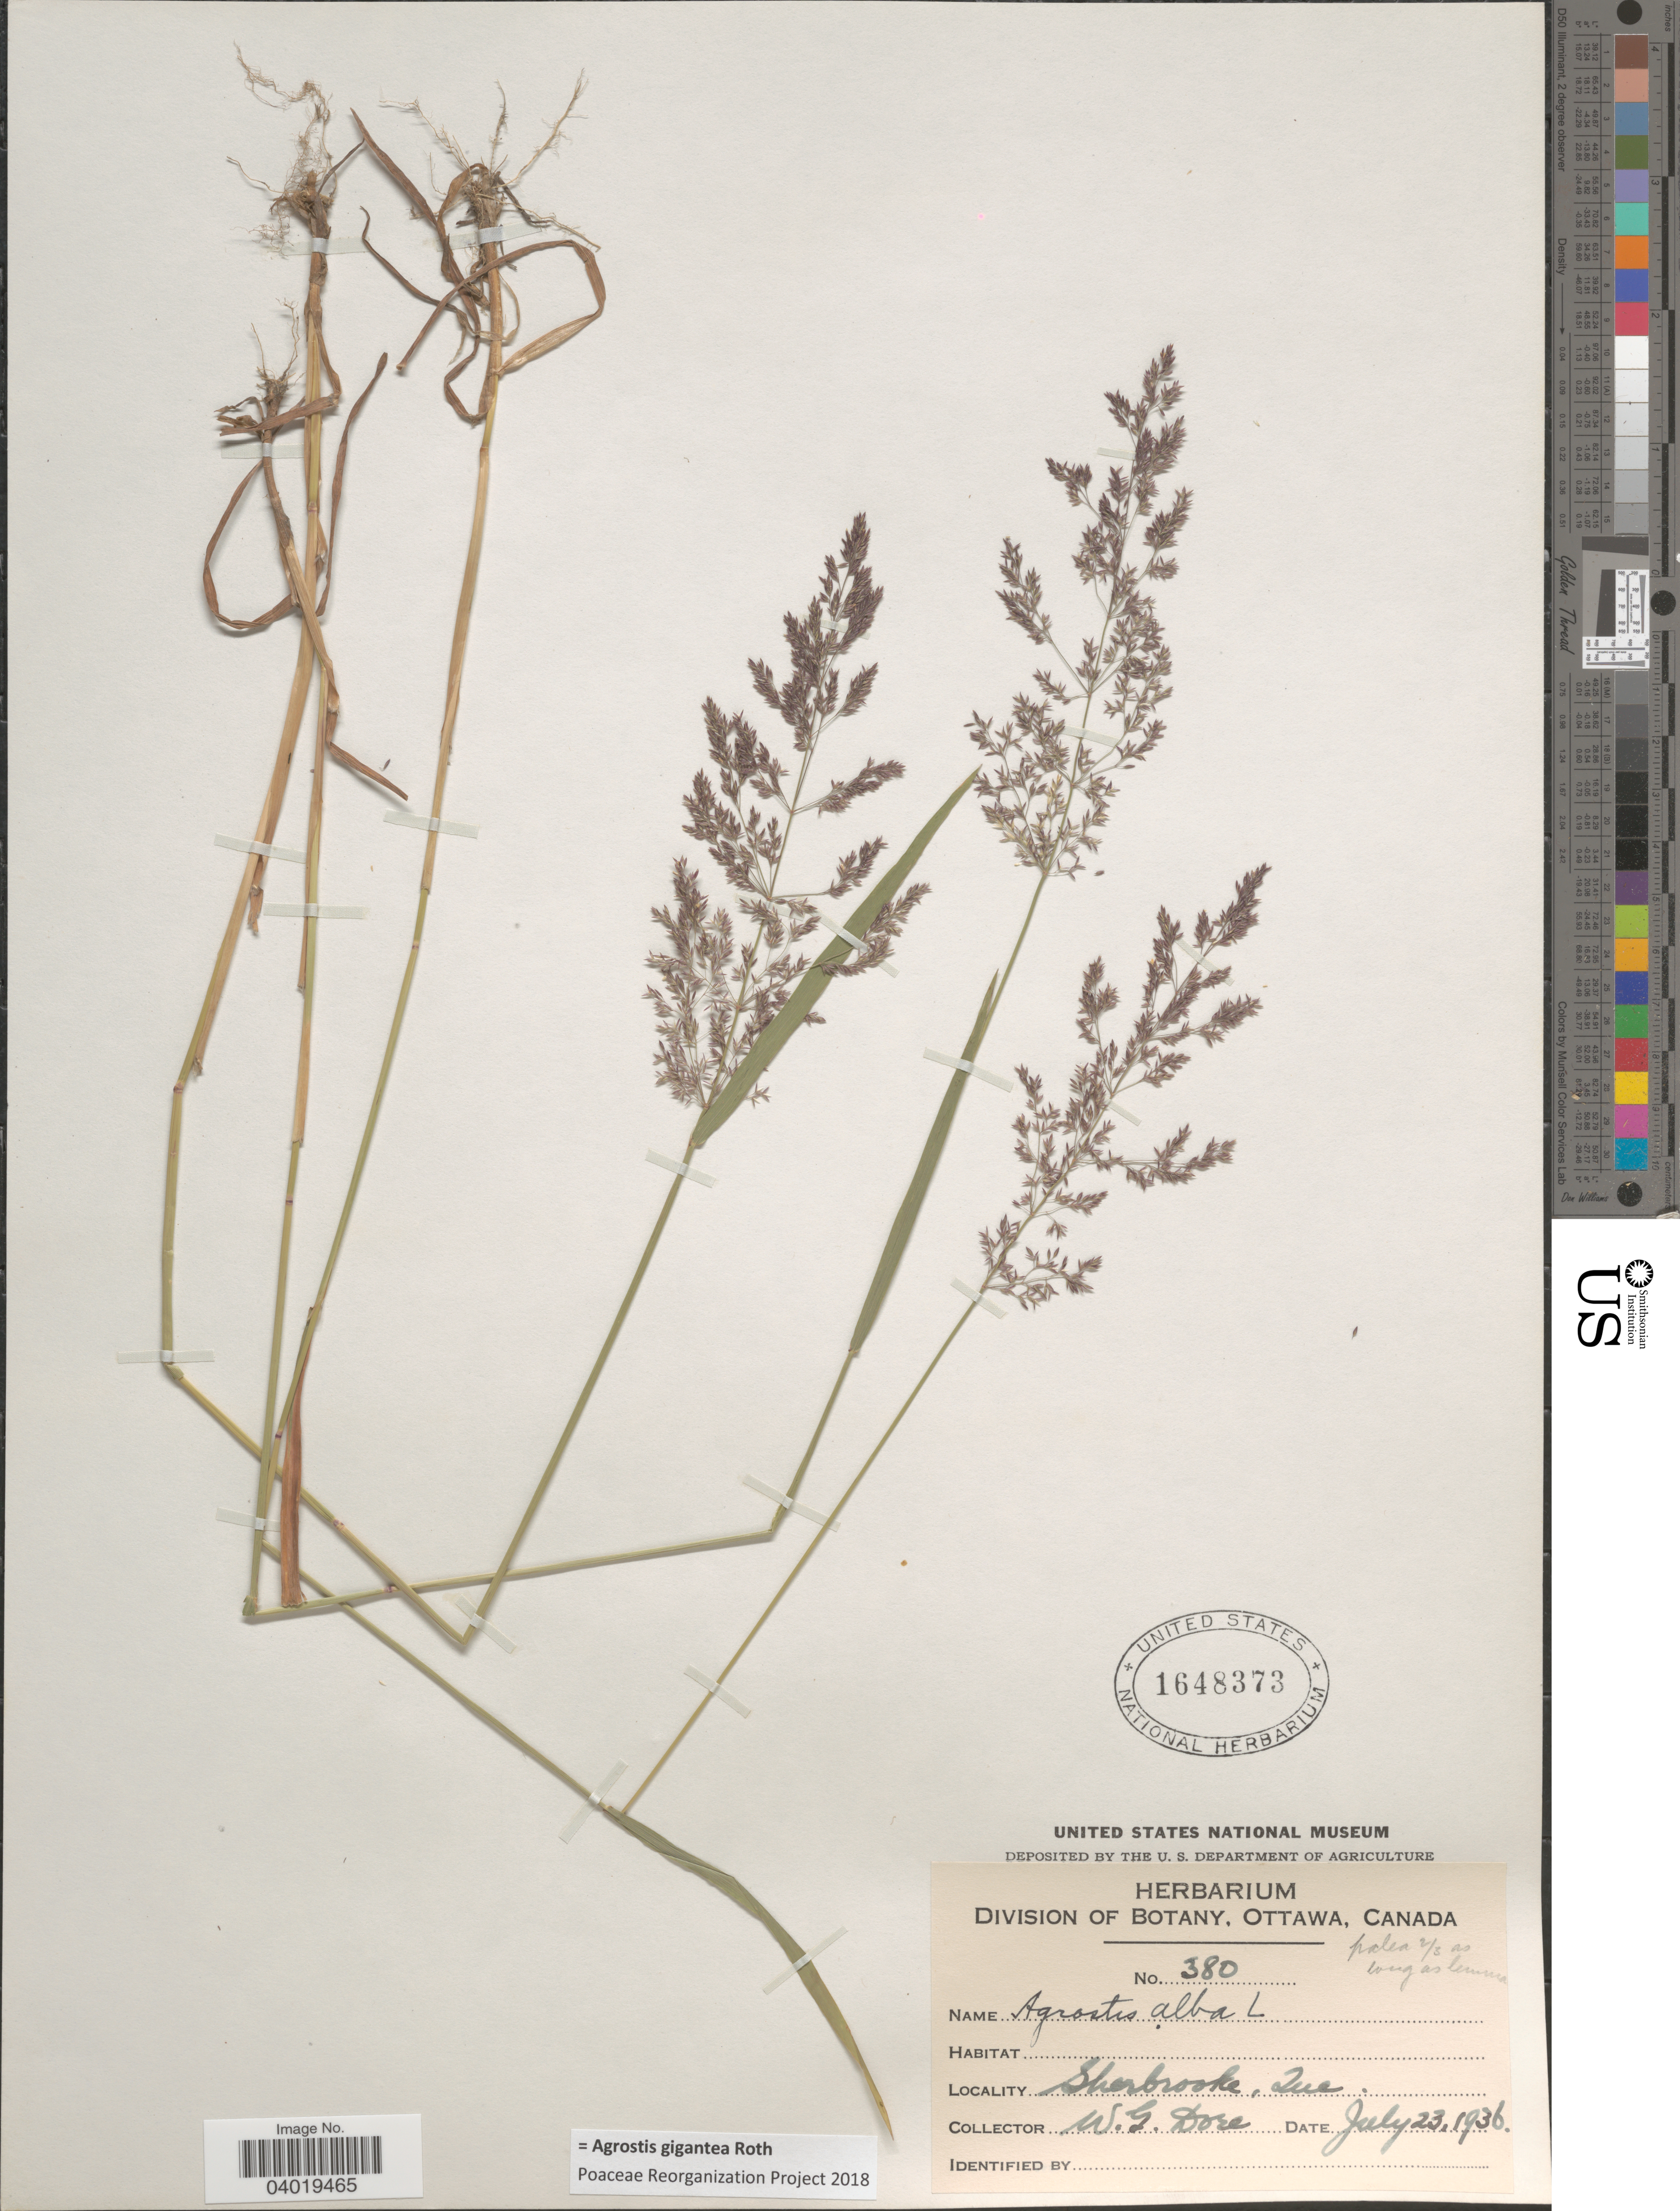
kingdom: Plantae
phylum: Tracheophyta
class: Liliopsida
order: Poales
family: Poaceae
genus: Agrostis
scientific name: Agrostis gigantea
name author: Roth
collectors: W. Dore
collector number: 380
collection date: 1936-07-23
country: Canada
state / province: Quebec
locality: Sherbrooke.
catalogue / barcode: US 1648373